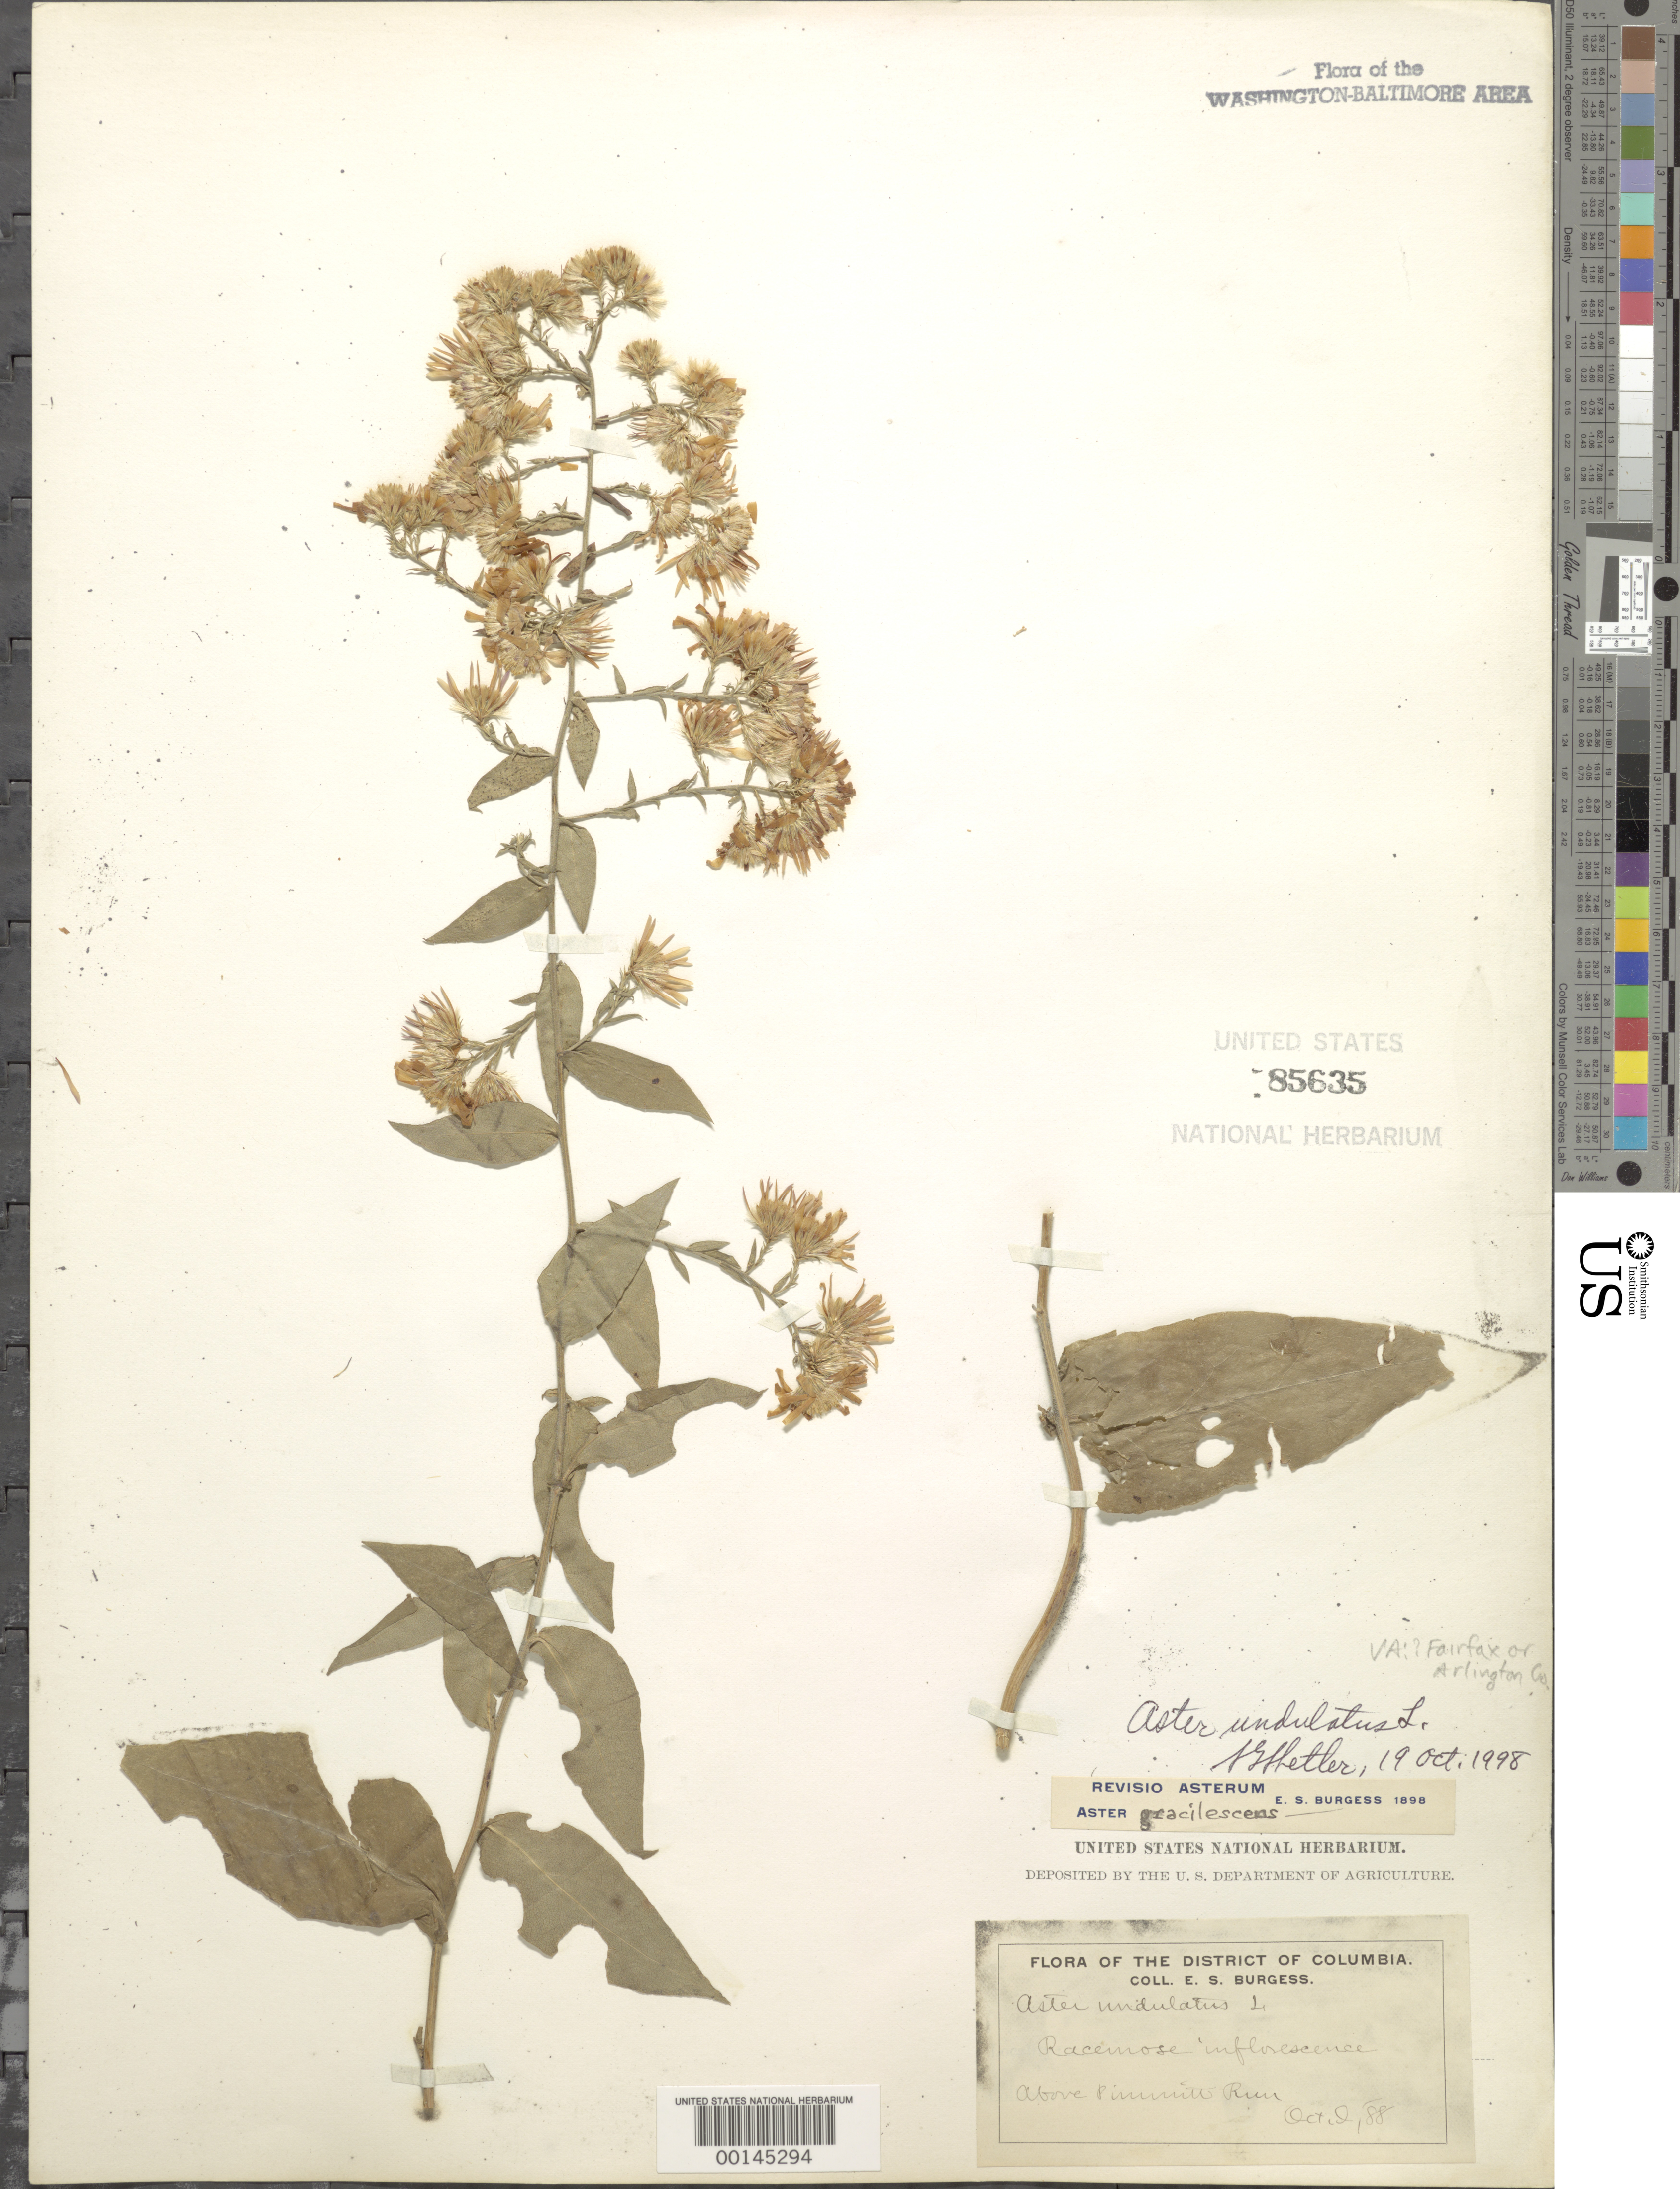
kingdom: Plantae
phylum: Tracheophyta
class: Magnoliopsida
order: Asterales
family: Asteraceae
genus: Symphyotrichum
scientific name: Symphyotrichum undulatum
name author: (L.) G.L. Nesom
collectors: E. Burgess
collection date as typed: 09 Oct 1888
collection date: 1888-10-09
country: United States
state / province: Virginia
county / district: Fairfax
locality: Above Pimmitt Run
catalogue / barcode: US 85635